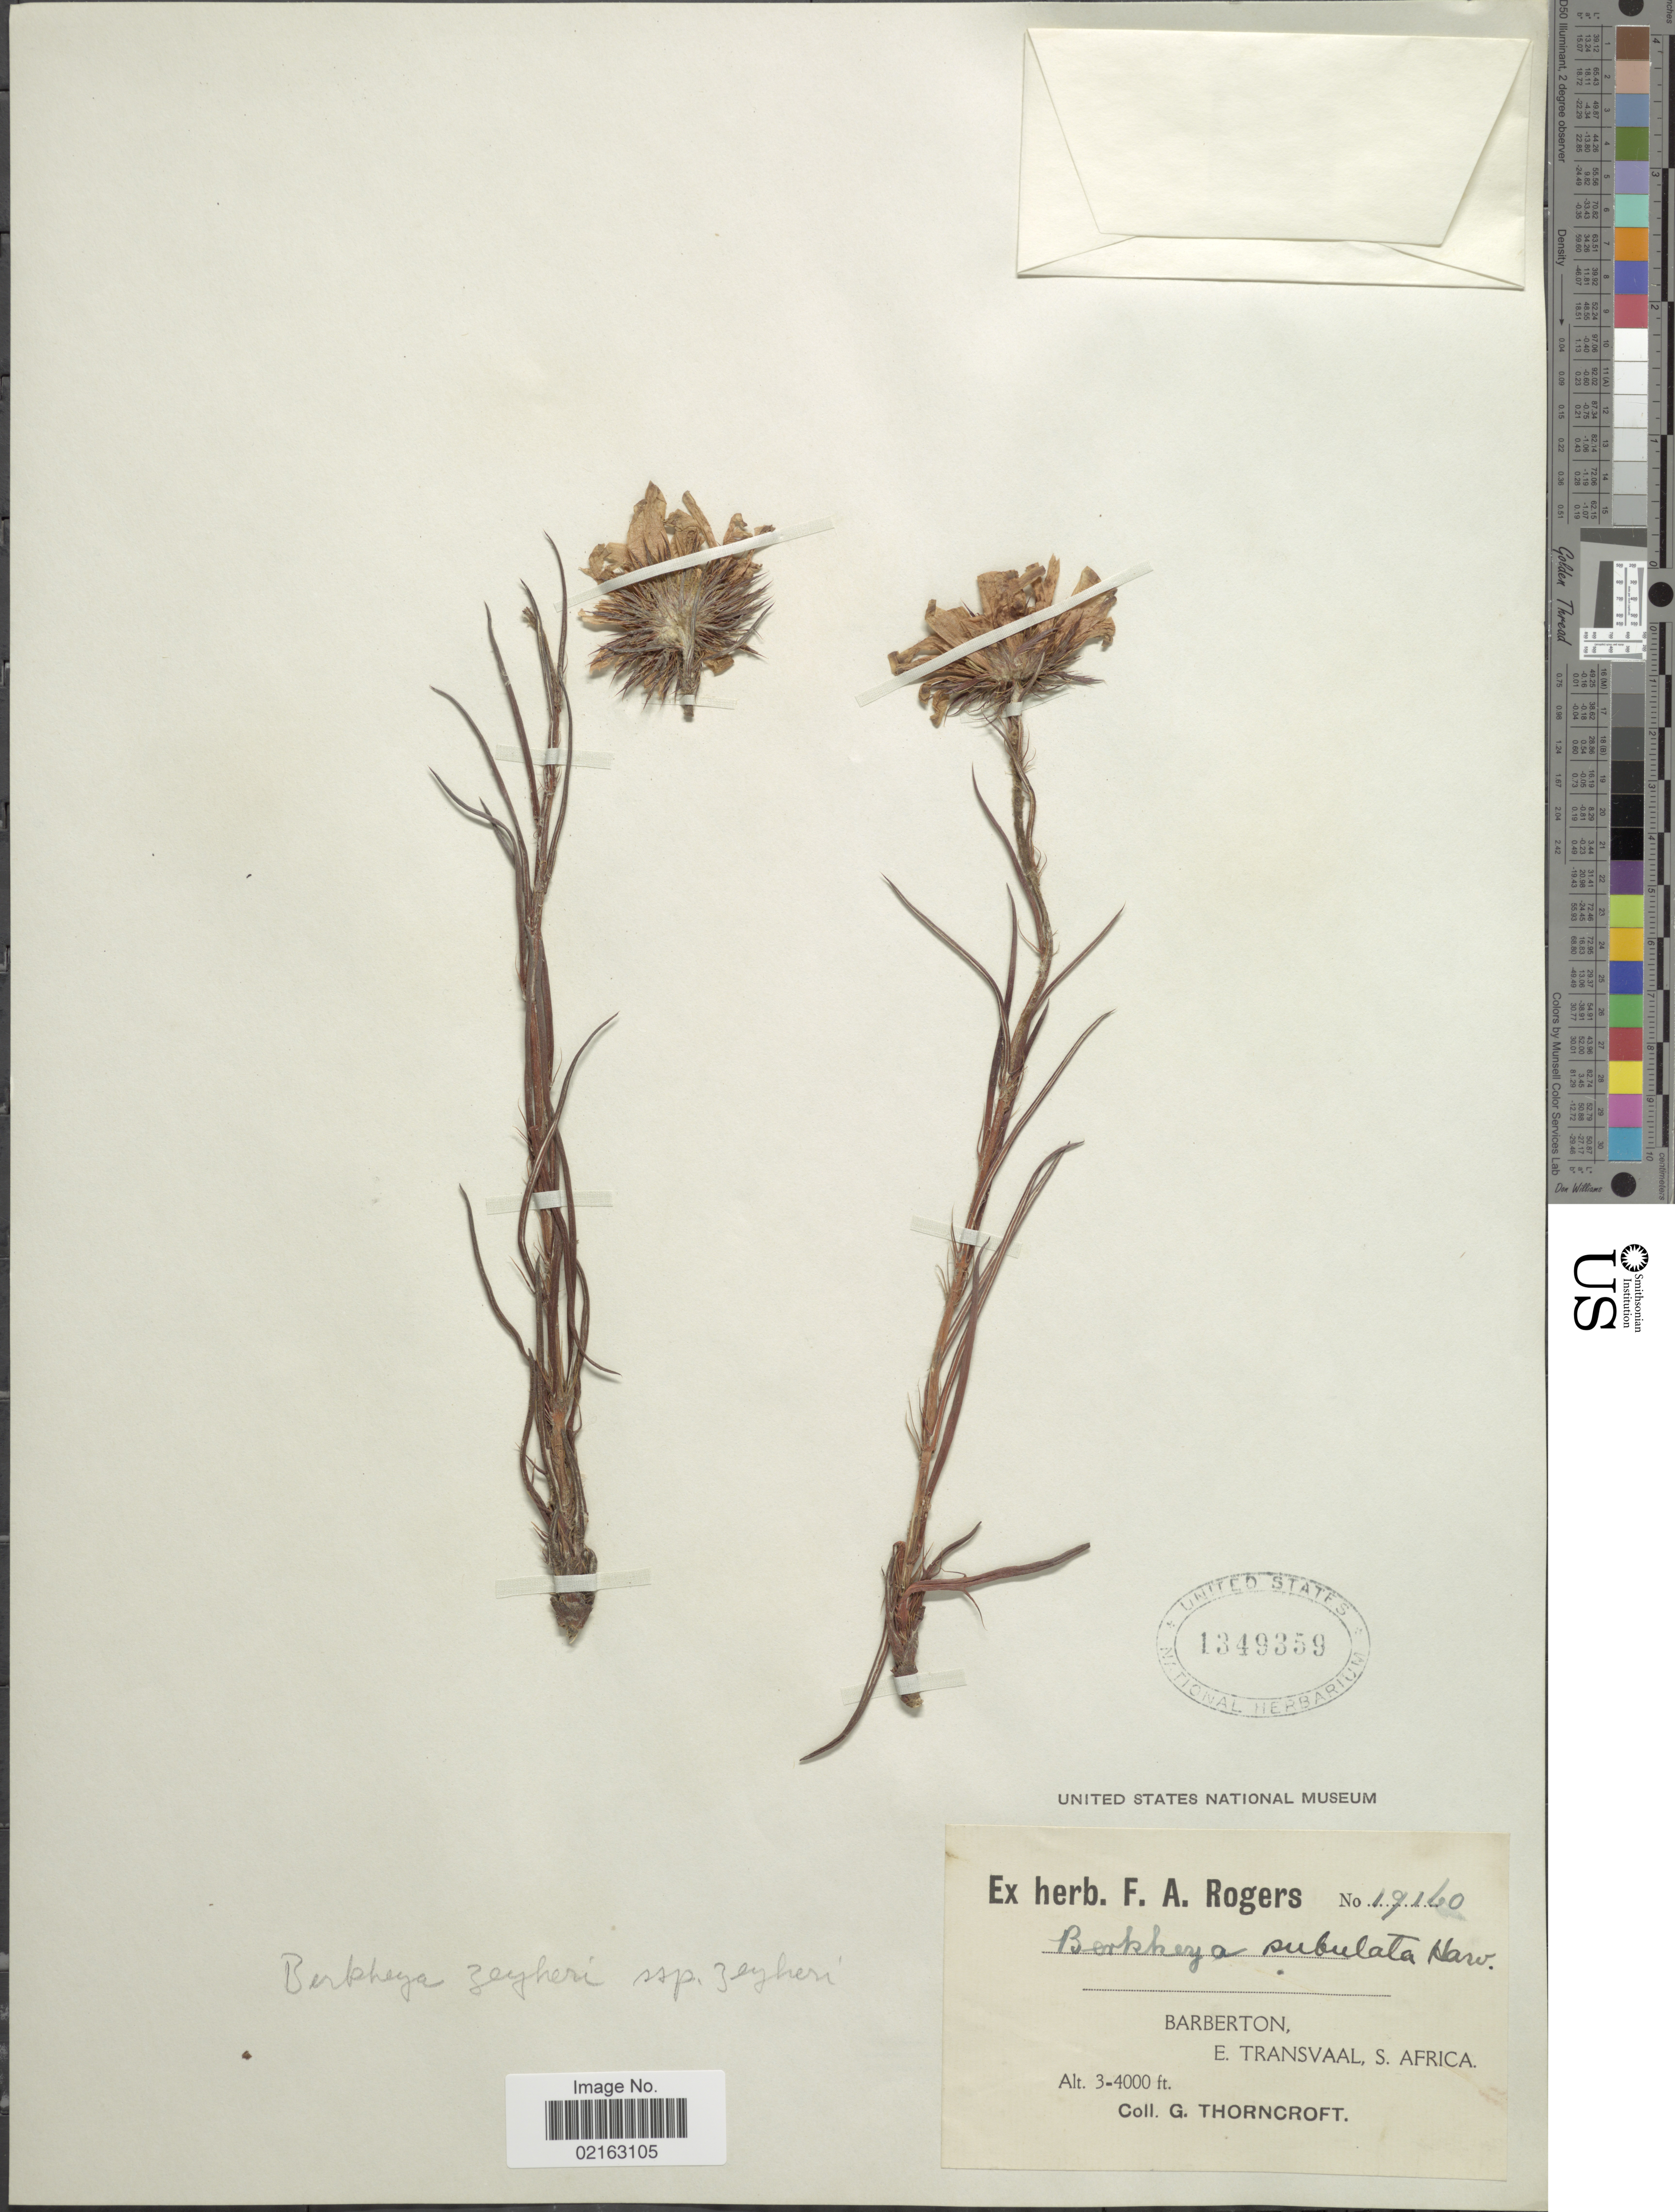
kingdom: Plantae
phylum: Tracheophyta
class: Magnoliopsida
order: Asterales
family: Asteraceae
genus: Berkheya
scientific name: Berkheya zeyheri subsp. zeyheri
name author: (Sond. & Harv.) Oliv. & Hiern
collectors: G. Thorncroft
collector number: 19160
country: South Africa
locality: Barberton, E. Transvaal, S. Africa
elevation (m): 914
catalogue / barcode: US 1349359